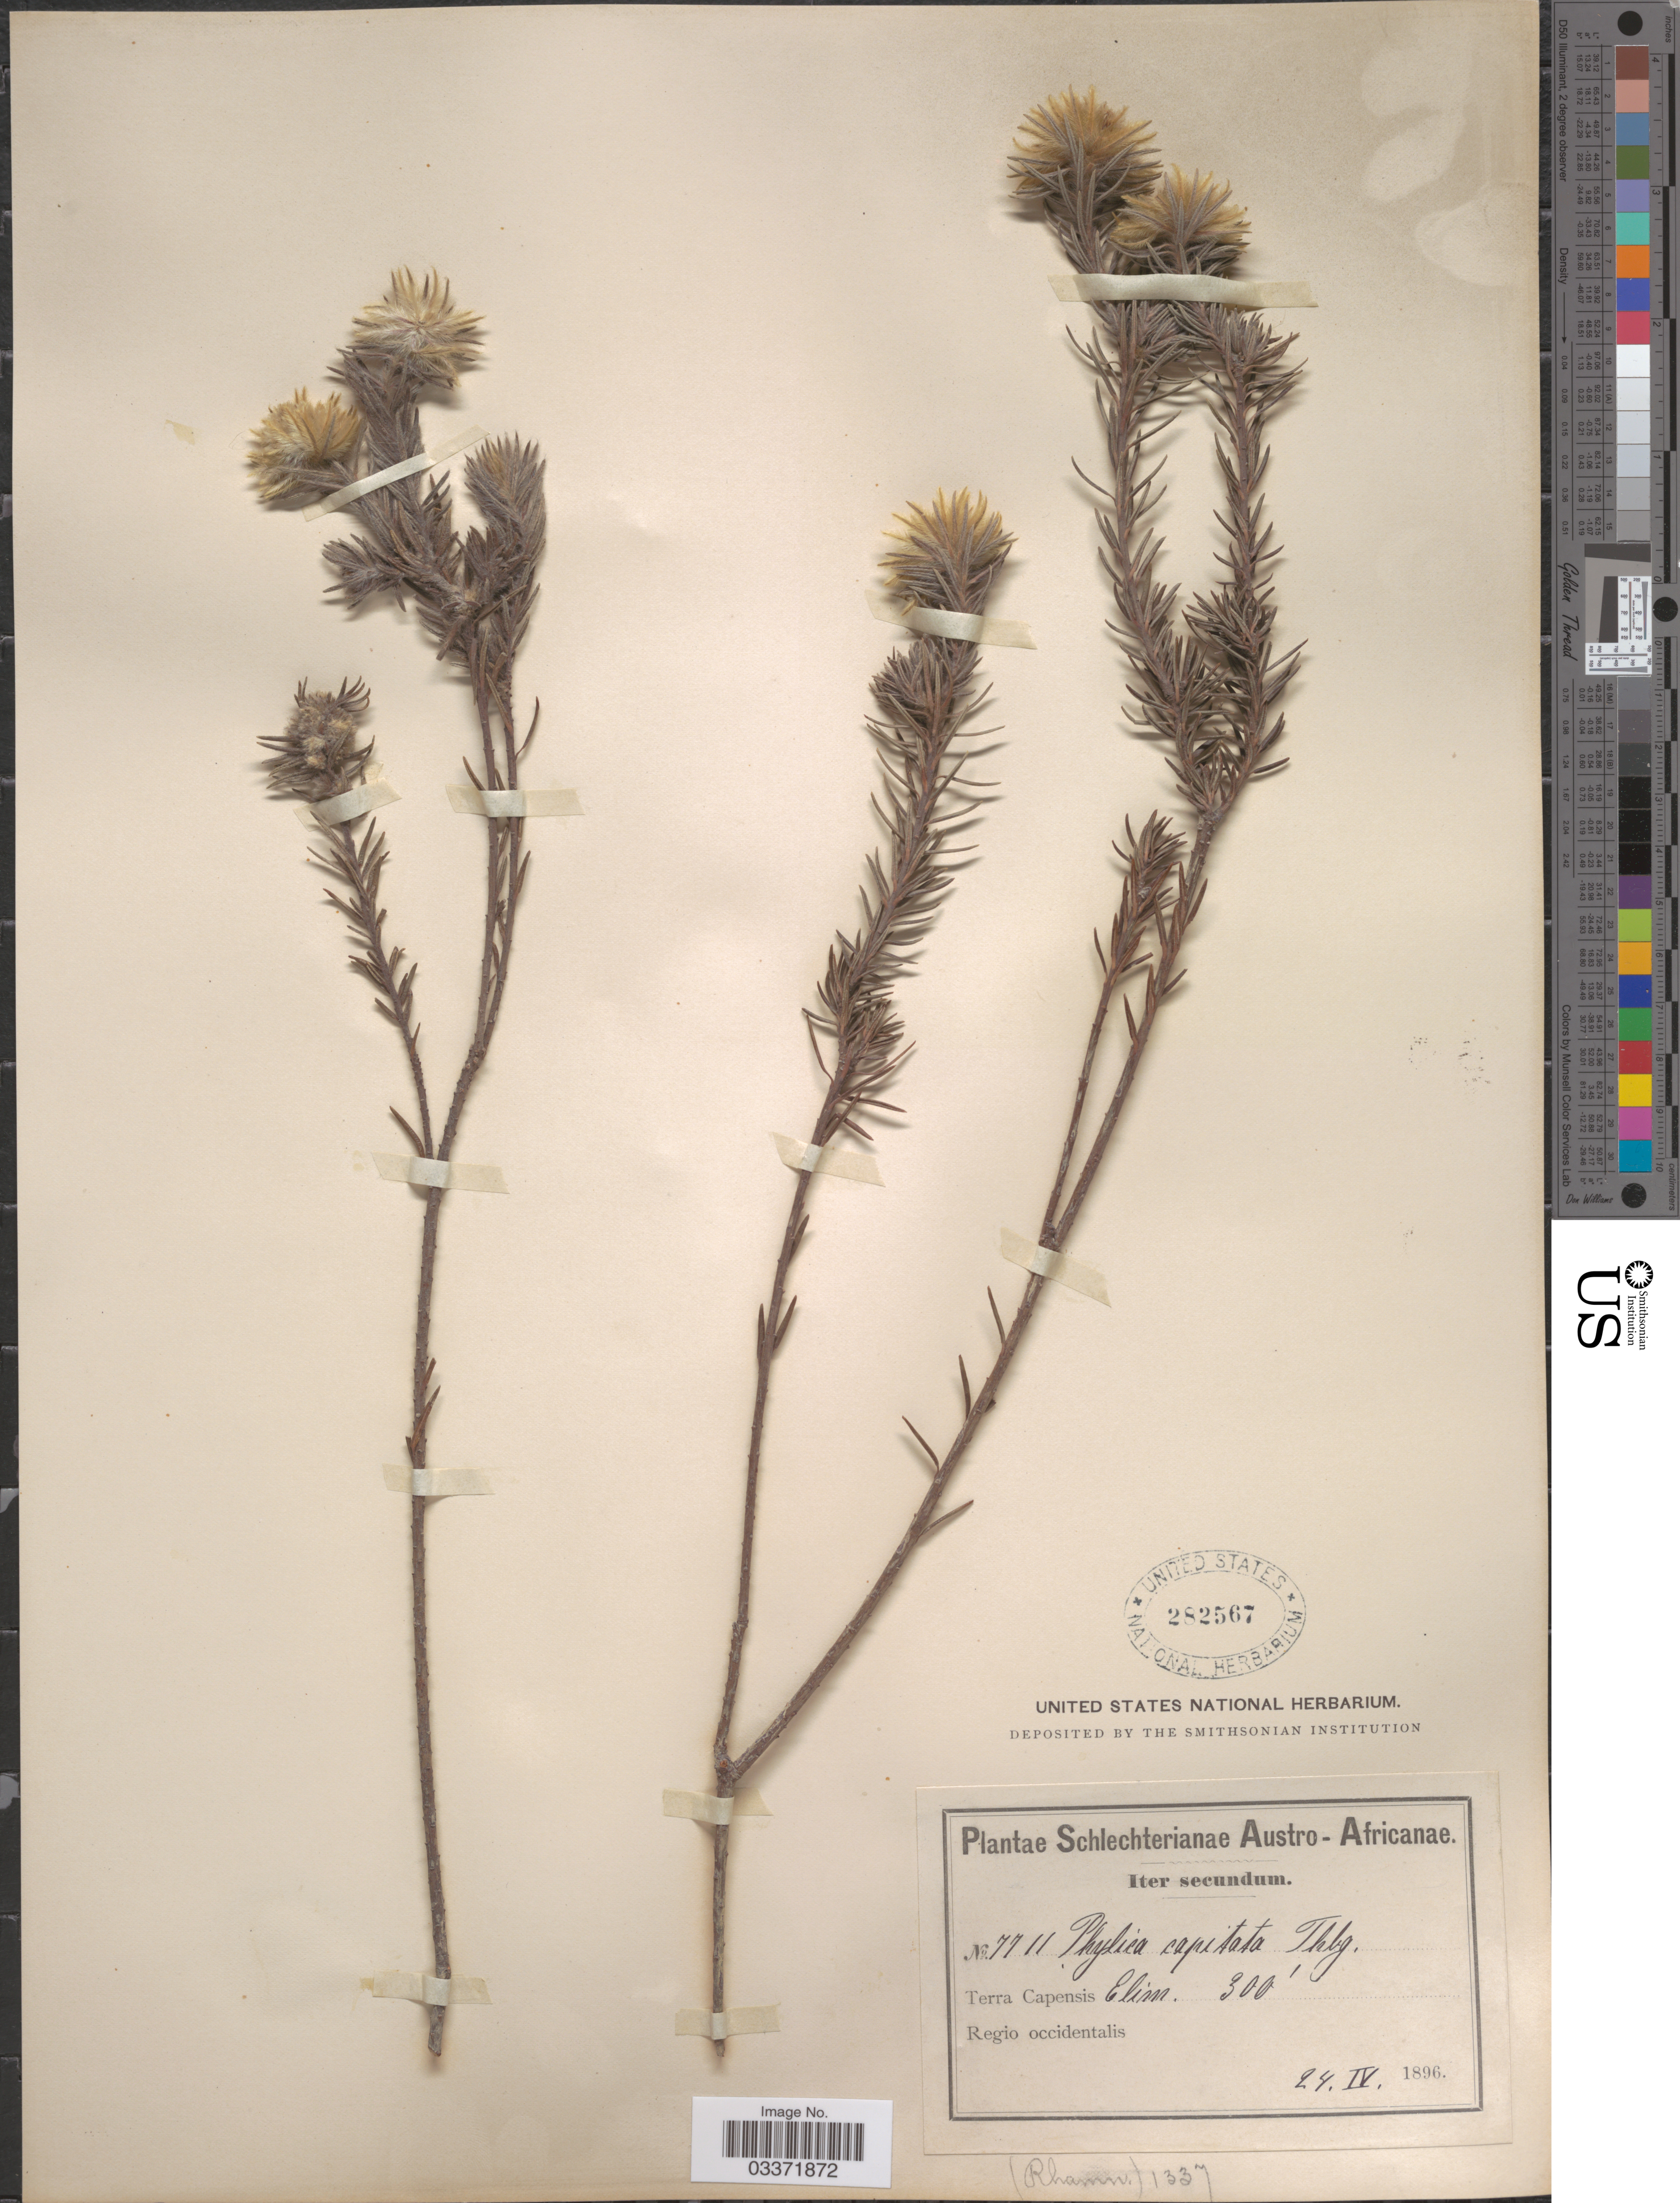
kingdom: Plantae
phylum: Tracheophyta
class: Magnoliopsida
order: Rosales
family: Rhamnaceae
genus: Phylica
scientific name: Phylica capitata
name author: Thunb.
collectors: Schlechter, --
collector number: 7711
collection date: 1896-04-24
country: South Africa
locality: Austro-Africanae, Terra Capensis, Elim, Regio occidentalis.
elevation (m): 91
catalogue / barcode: US 282567